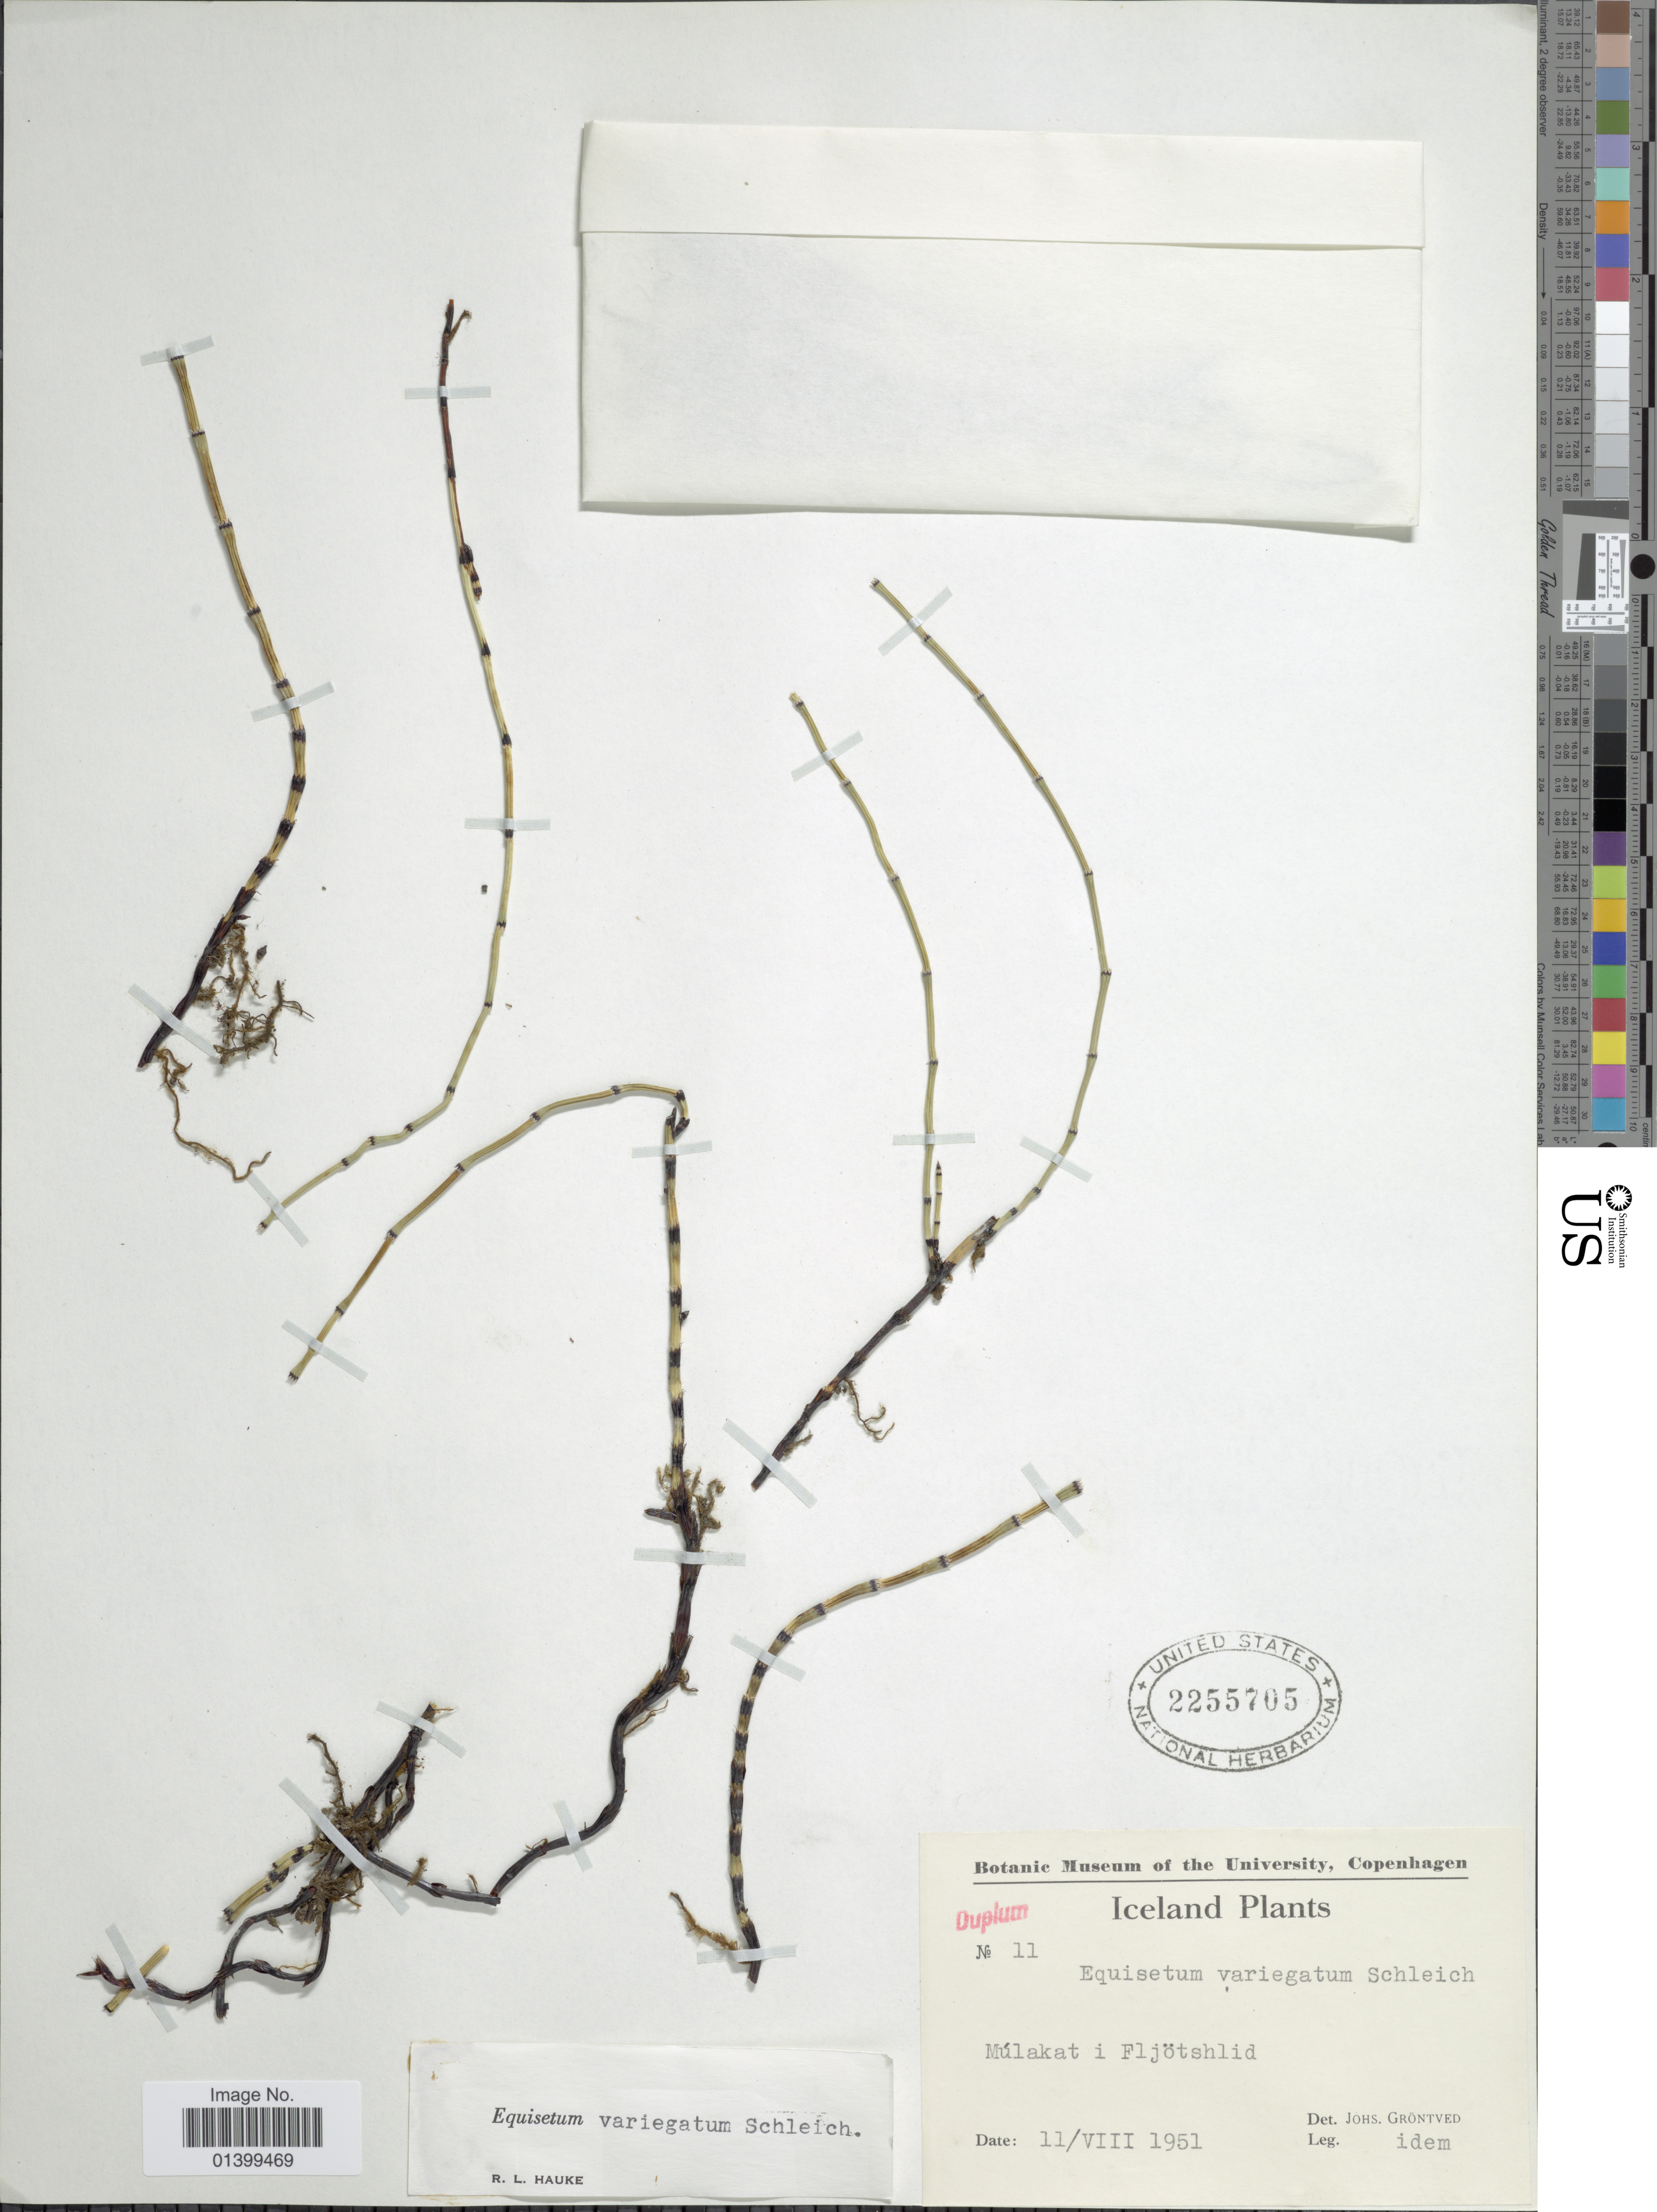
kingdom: Plantae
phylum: Tracheophyta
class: Polypodiopsida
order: Equisetales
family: Equisetaceae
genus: Equisetum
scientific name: Equisetum variegatum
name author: Schleich. ex F. Weber & D. Mohr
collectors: J. Gröntved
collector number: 11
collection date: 1951-08-11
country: Iceland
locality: Iceland plants. Múlakat i Fljötshlid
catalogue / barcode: US 2255705